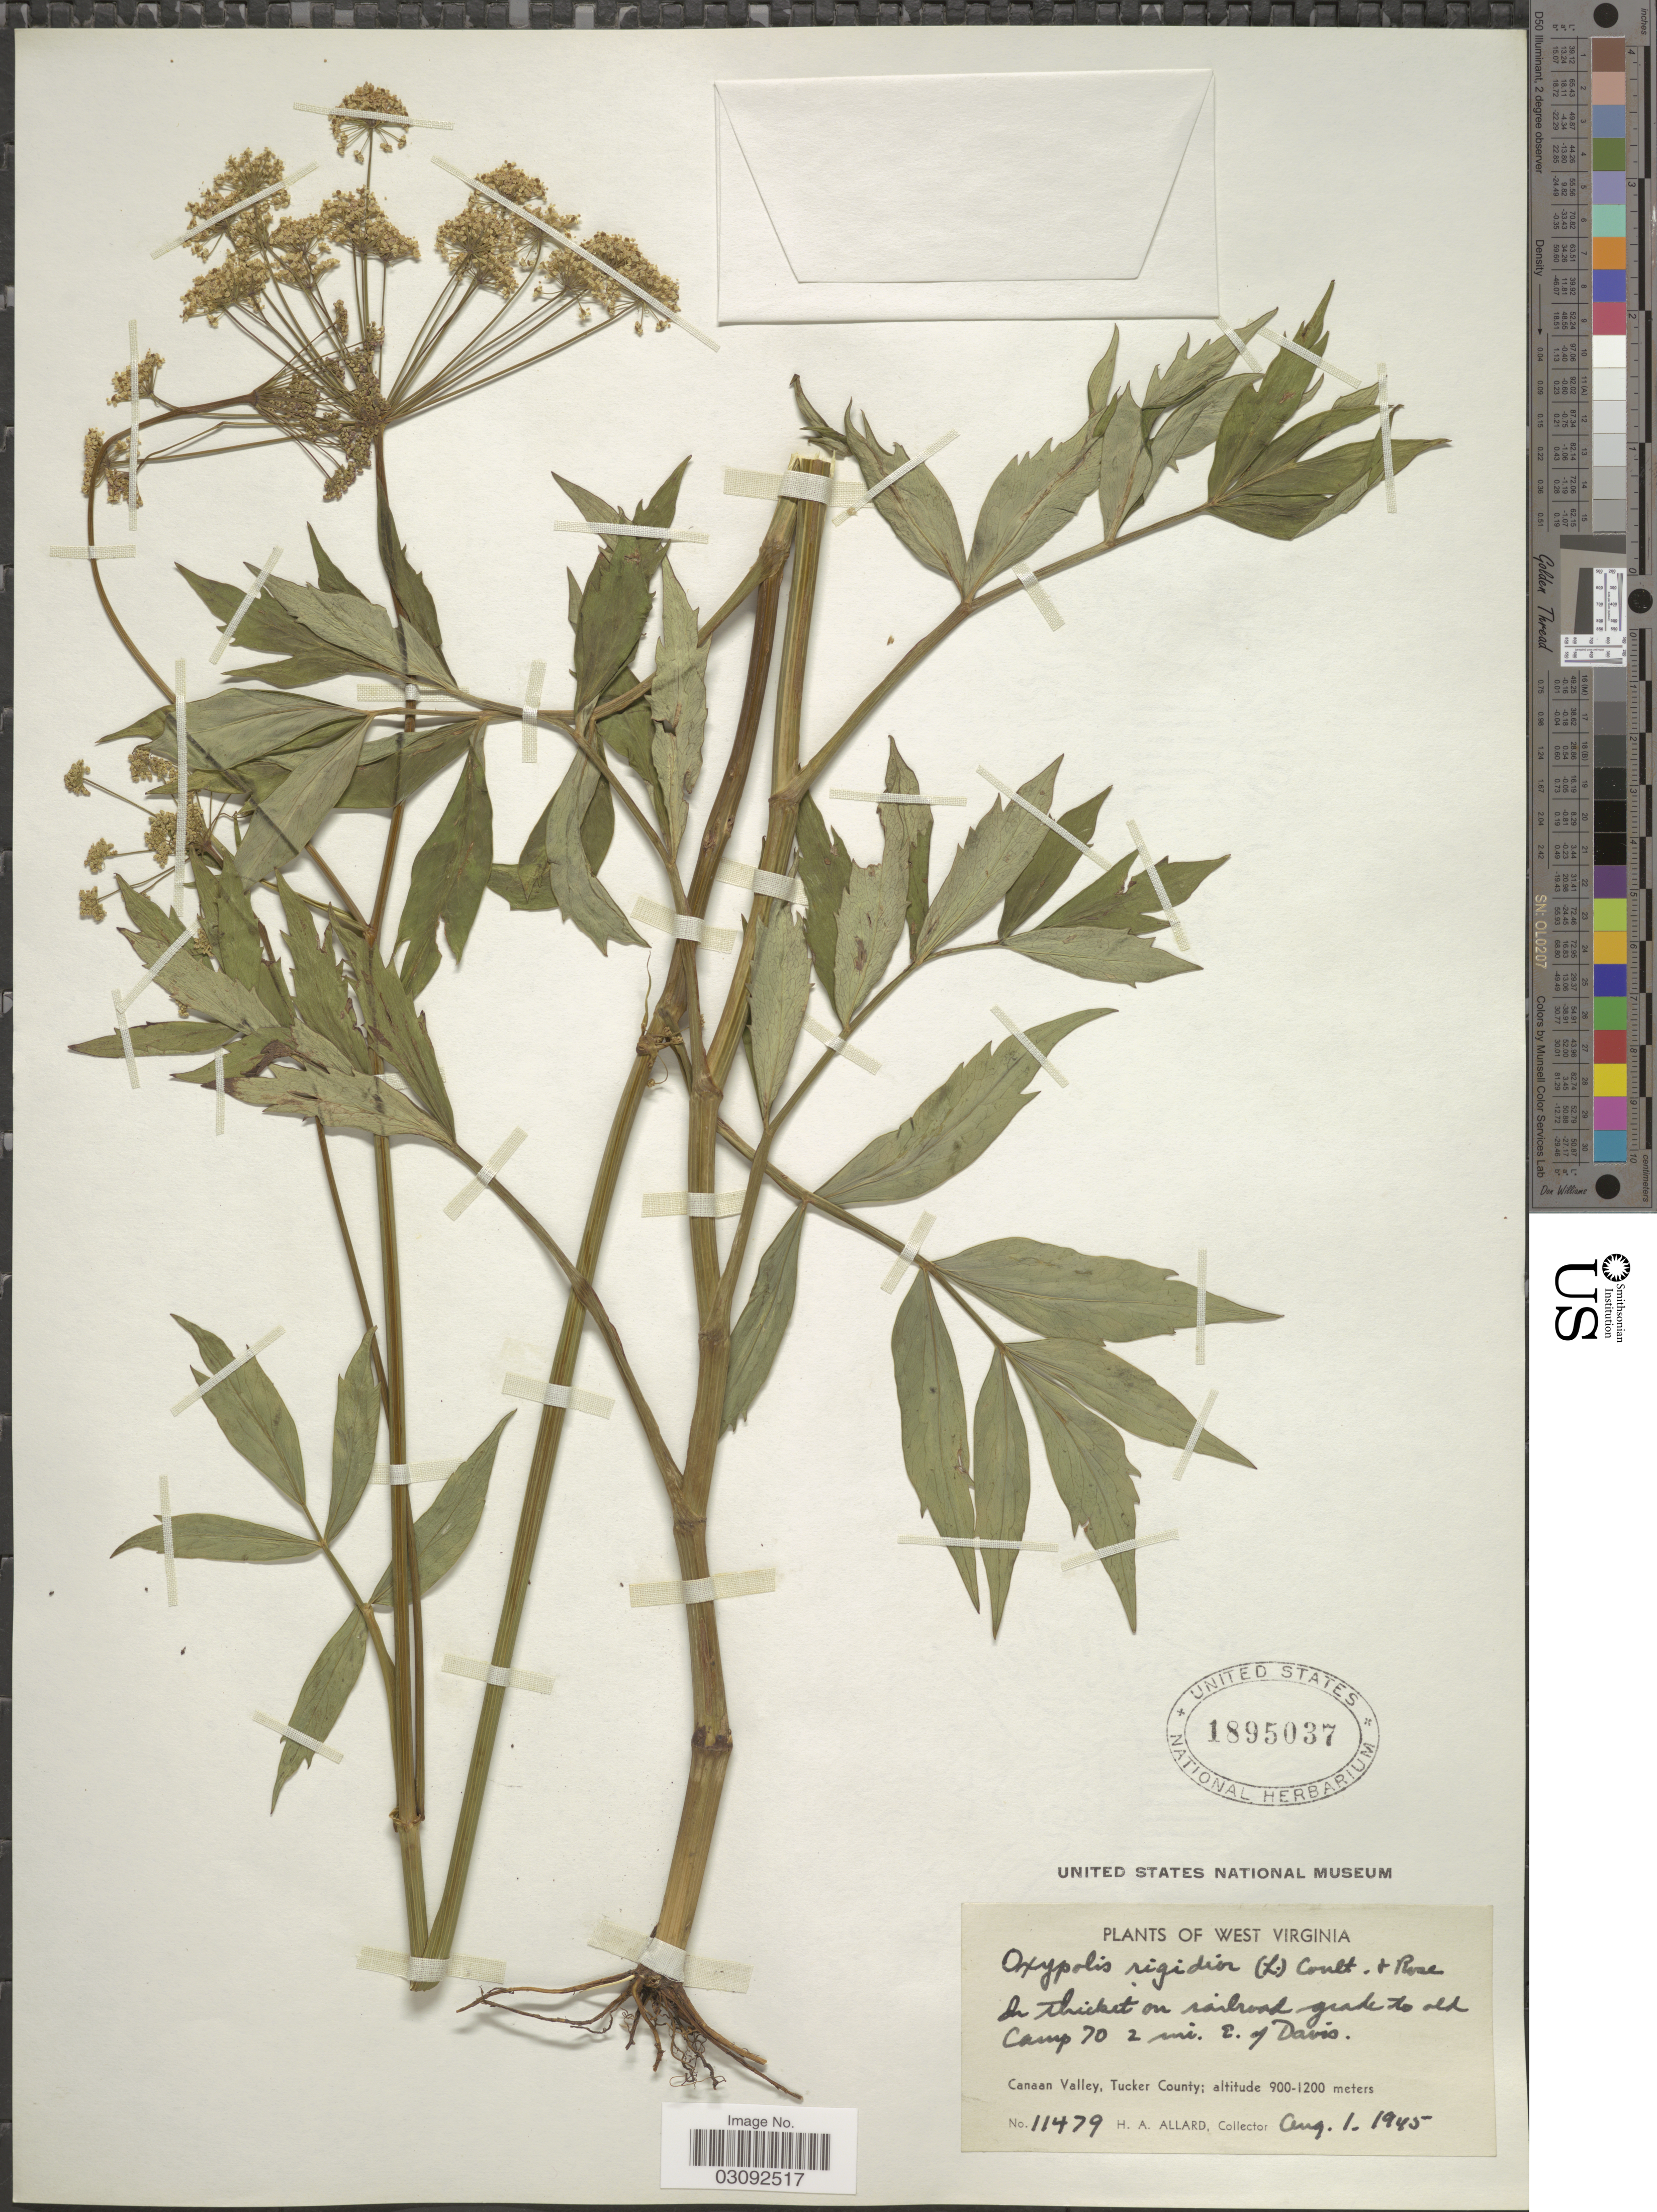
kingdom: Plantae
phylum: Tracheophyta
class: Magnoliopsida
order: Apiales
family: Apiaceae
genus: Oxypolis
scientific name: Oxypolis rigidior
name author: (L.) Raf.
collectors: H. A. Allard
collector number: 11479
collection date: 1945-08-01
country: United States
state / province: West Virginia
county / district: Tucker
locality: On rairoad grade to old Camp 70 2 mi. E. of Davis. Canaan Valley, Tucker County.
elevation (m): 900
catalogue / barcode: US 1895037